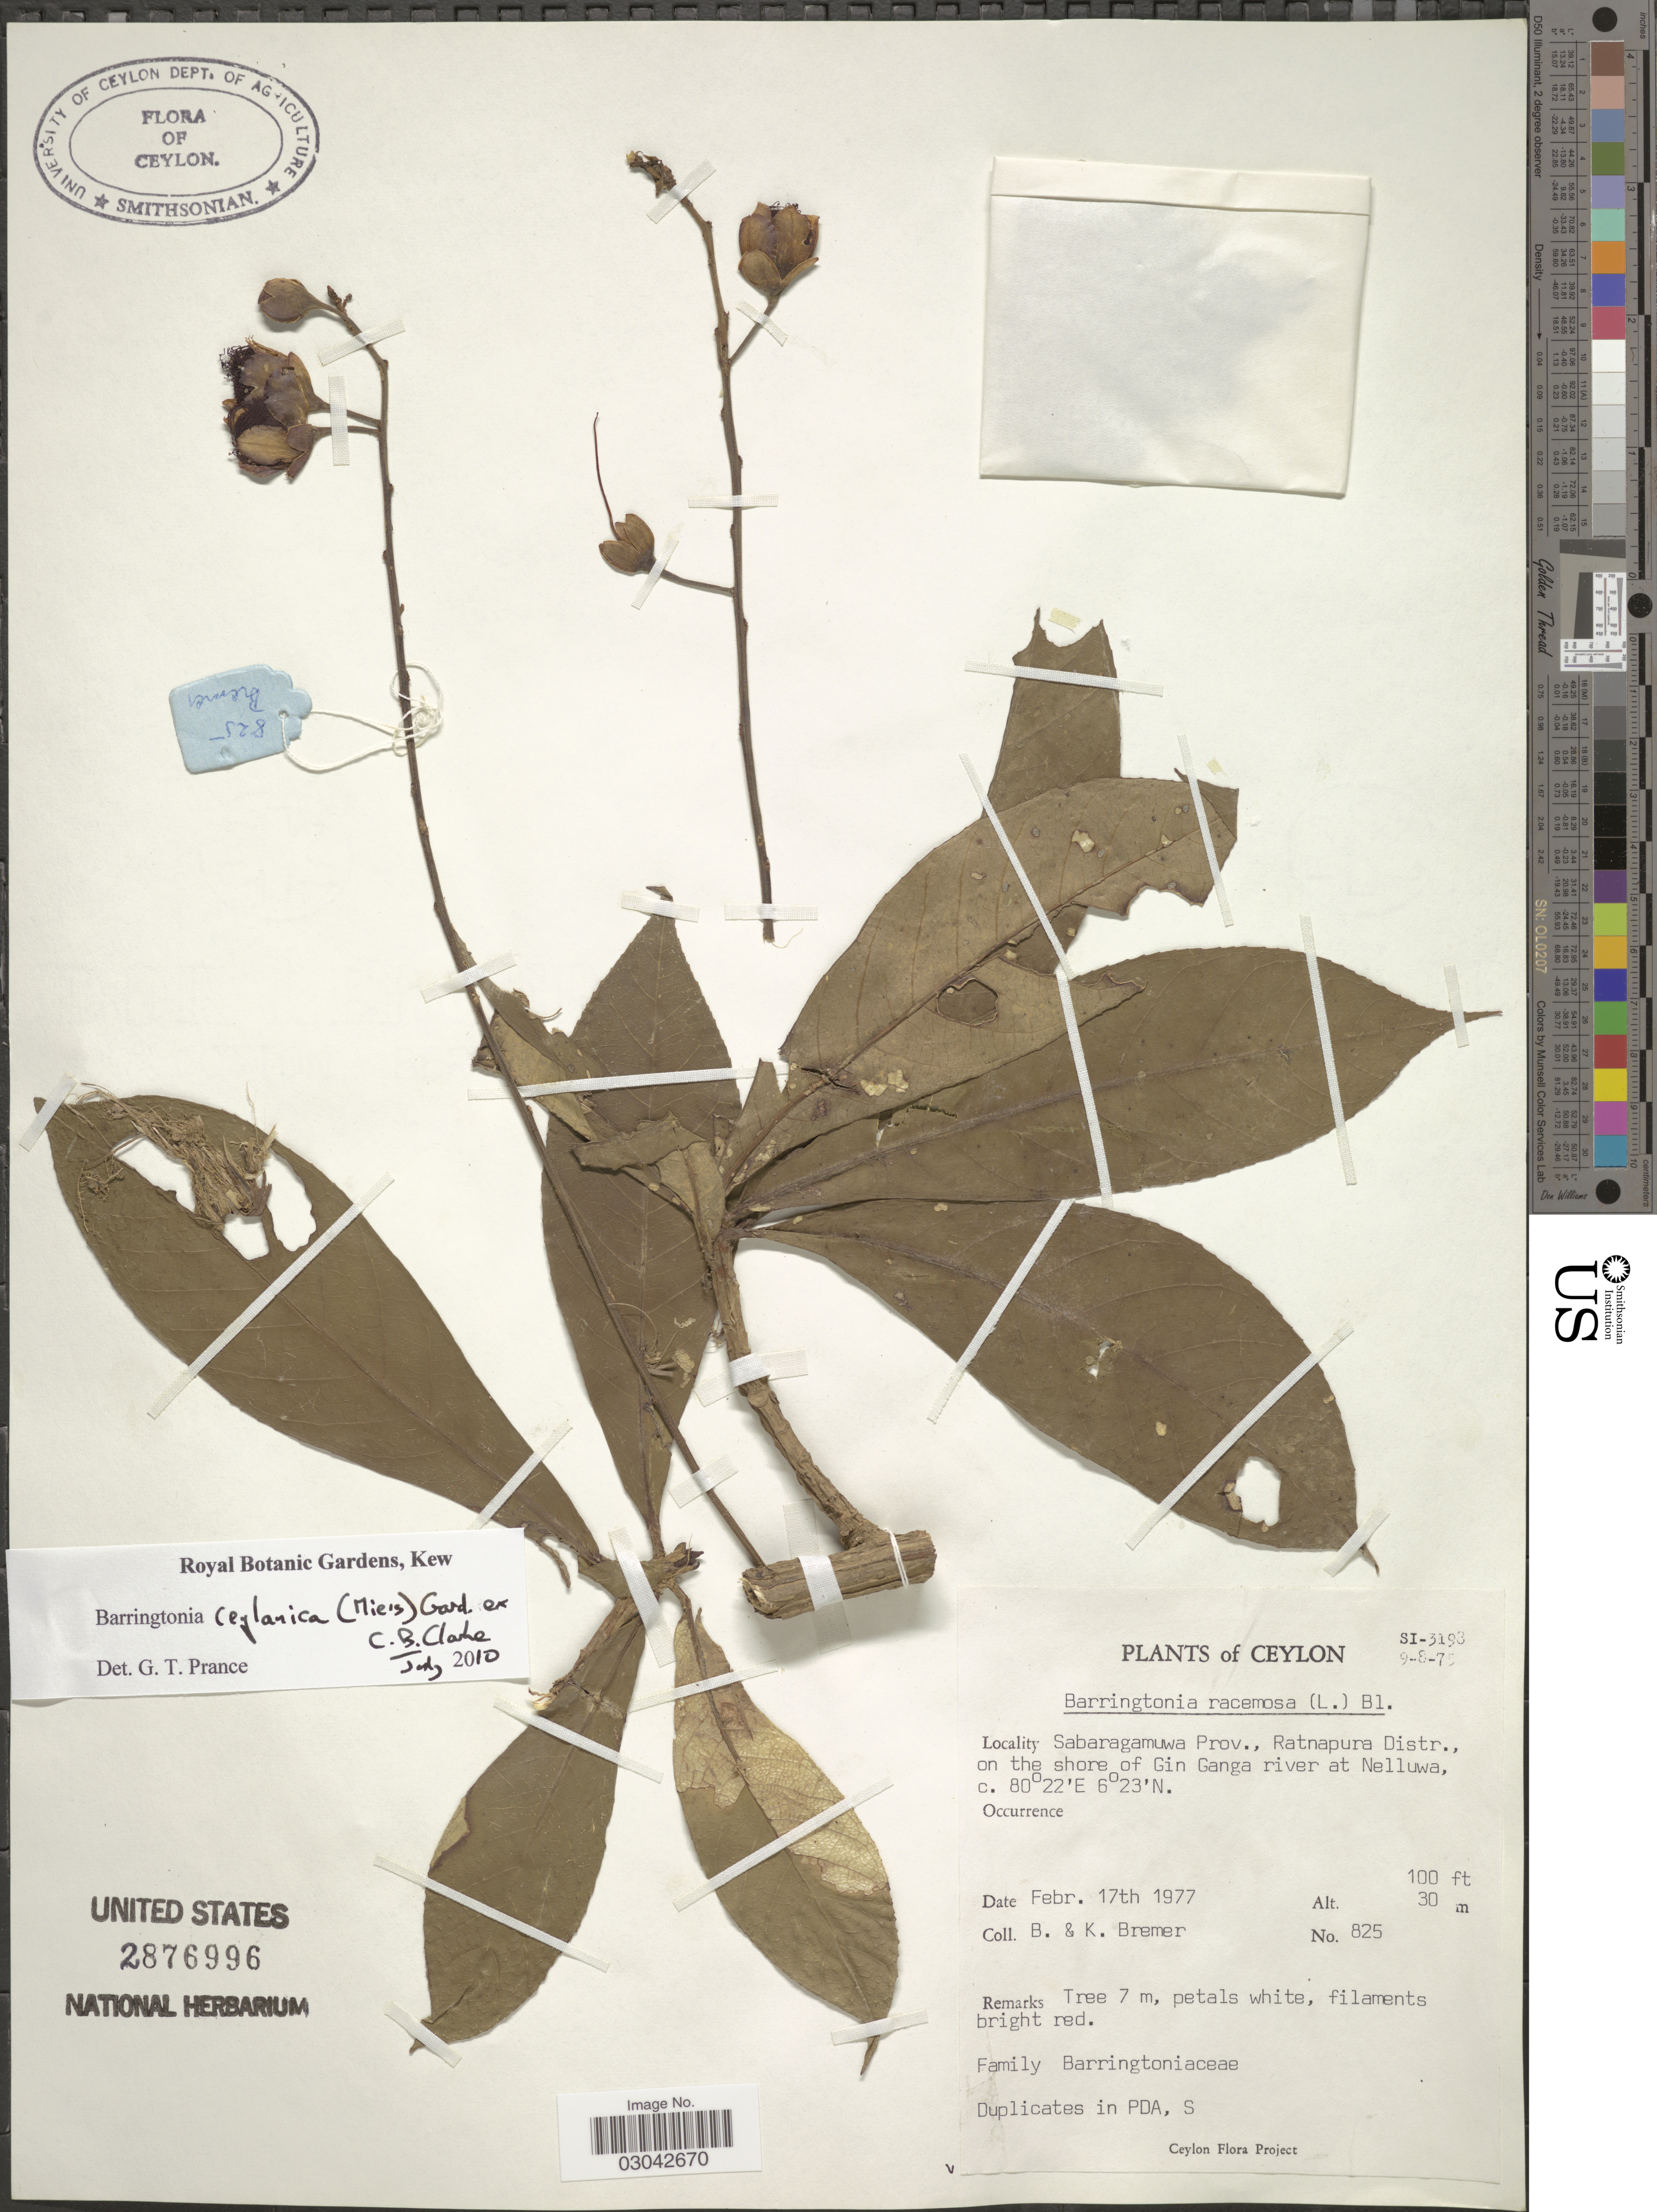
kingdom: Plantae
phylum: Tracheophyta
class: Magnoliopsida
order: Ericales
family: Lecythidaceae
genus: Barringtonia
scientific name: Barringtonia ceylanica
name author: (Miers) Gardner ex C.B. Clarke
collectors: B. Bremer & K. Bremer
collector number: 825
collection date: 1977-02-17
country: Sri Lanka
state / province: Sabaragamuwa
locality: Ceylon. Ratnapura Distr., on the shore of Gin Ganga river at Nelluwa.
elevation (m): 9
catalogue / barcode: US 2876996